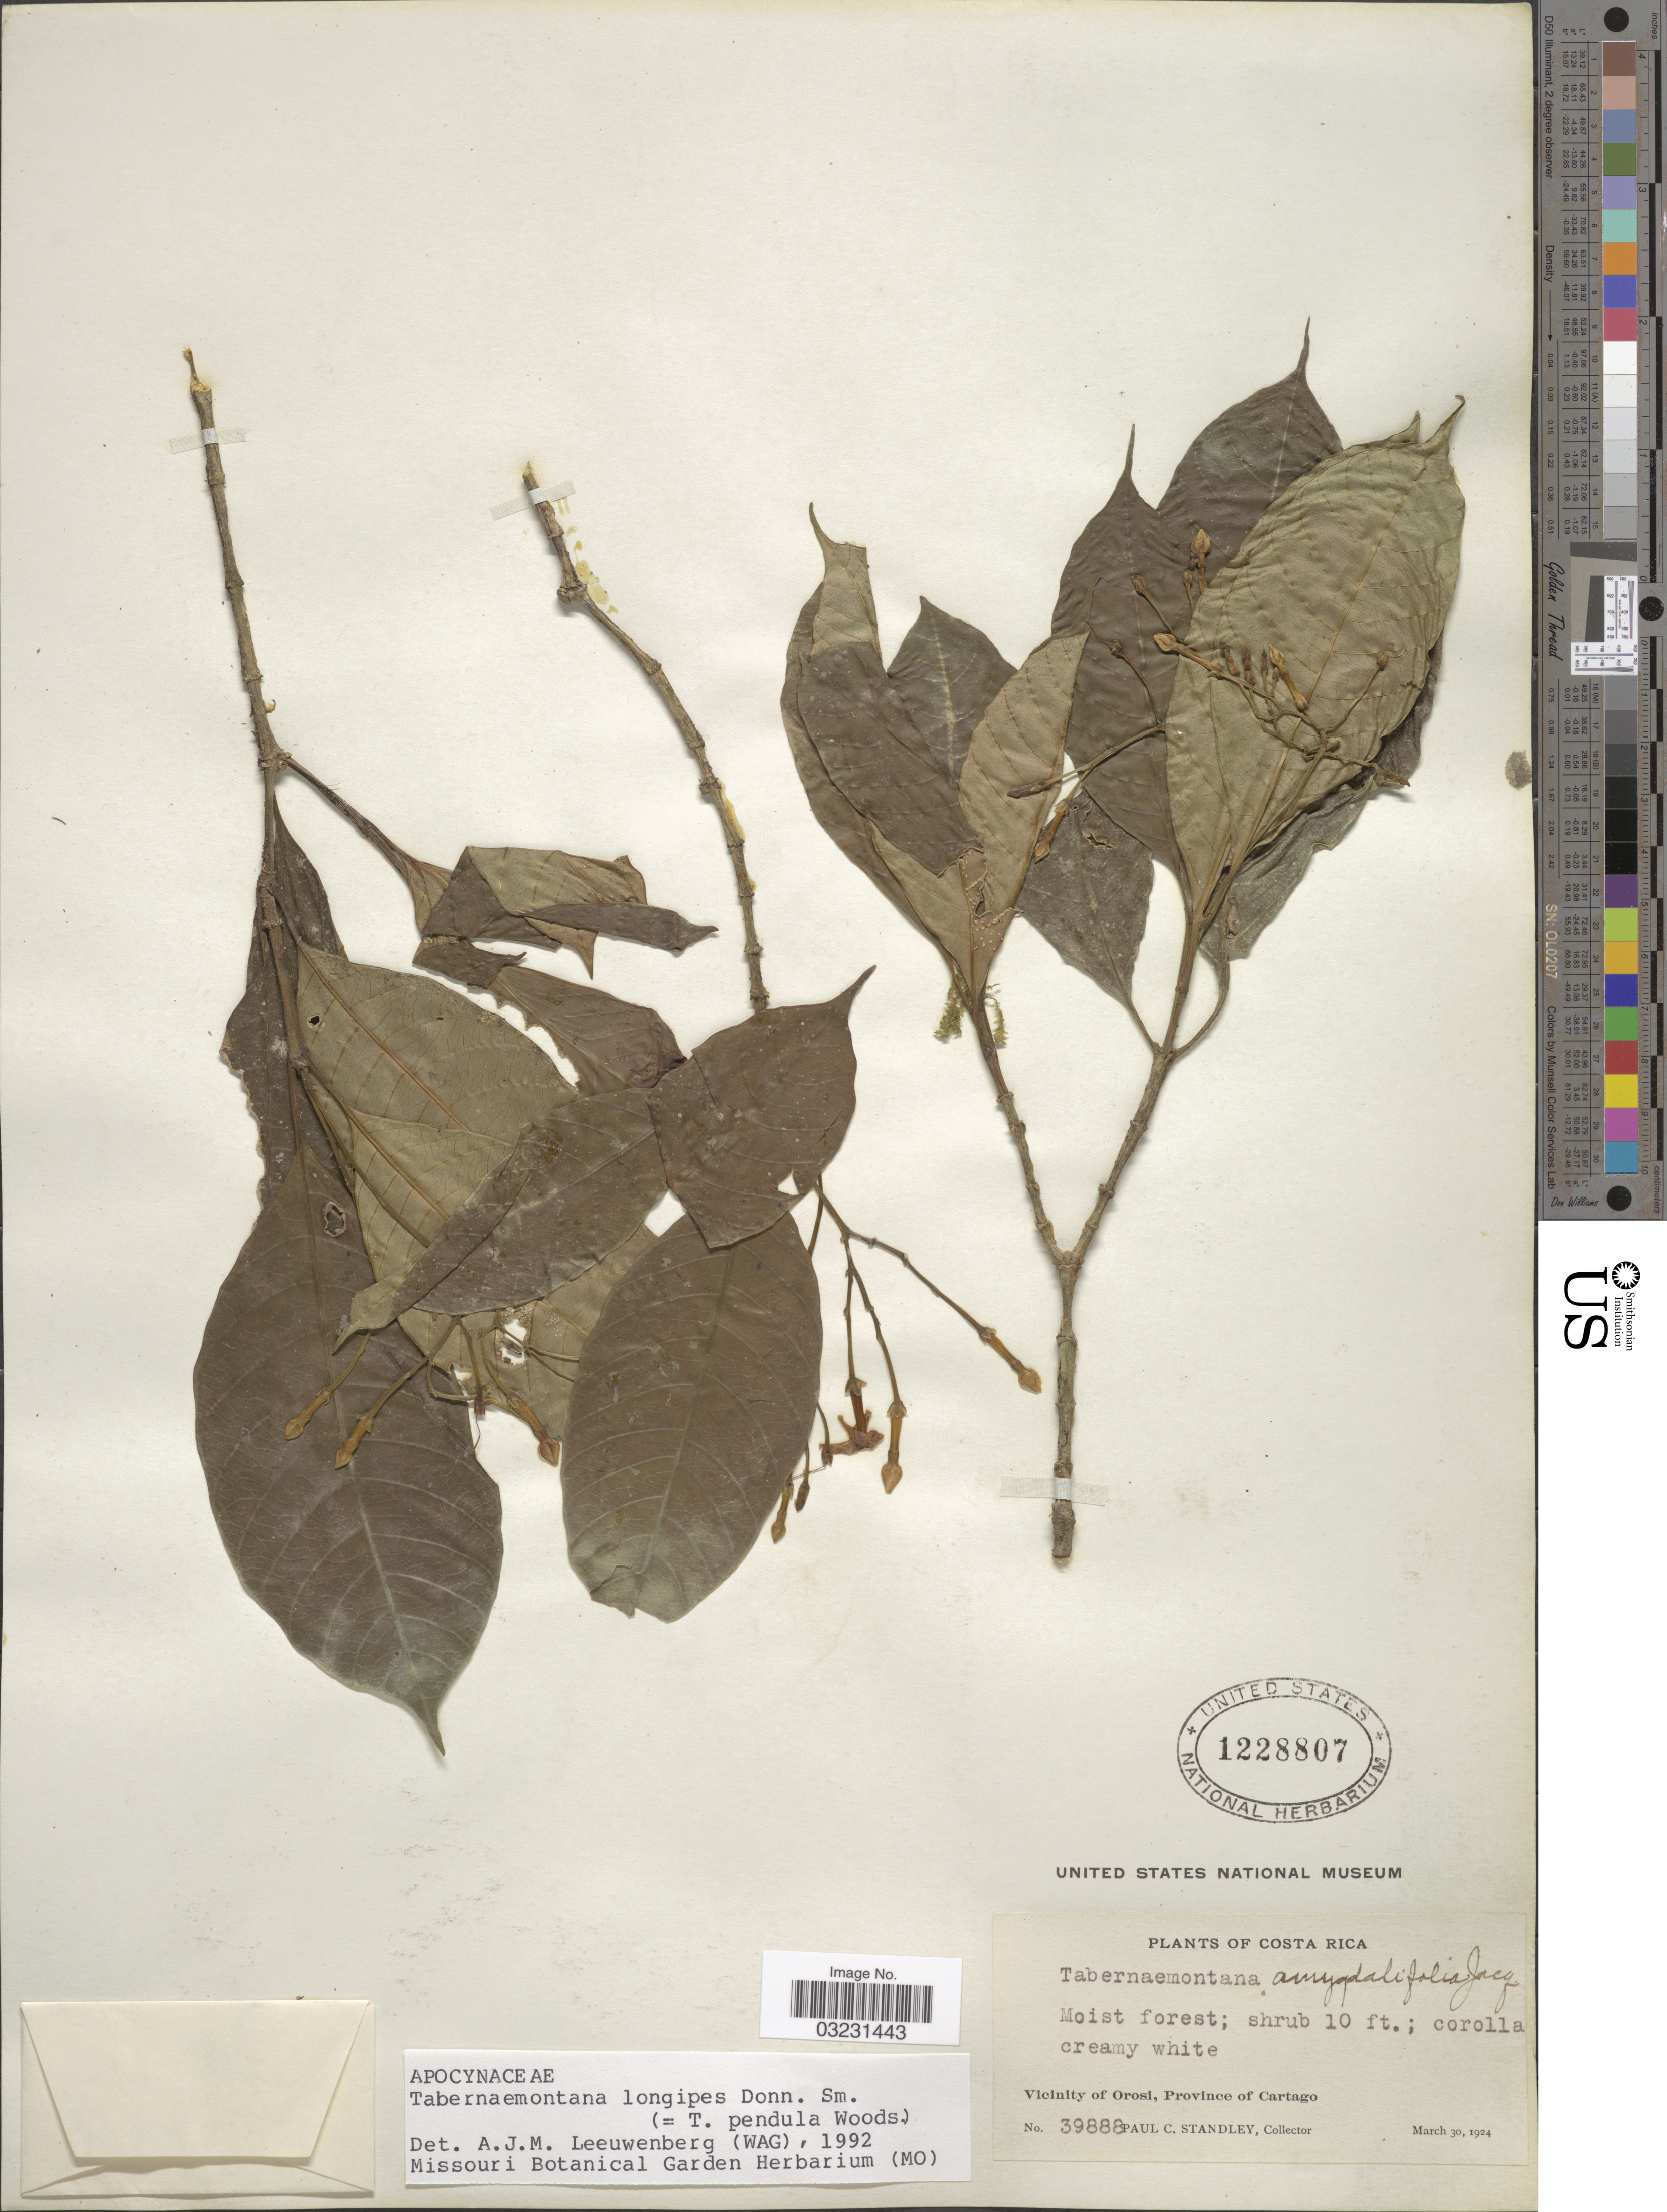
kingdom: Plantae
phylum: Tracheophyta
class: Magnoliopsida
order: Gentianales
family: Apocynaceae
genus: Tabernaemontana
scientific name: Tabernaemontana longipes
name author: Donn. Sm.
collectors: P. C. Standley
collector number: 39888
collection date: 1924-03-30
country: Costa Rica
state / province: Cartago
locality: Vicinity of Orosi.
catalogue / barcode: US 1228807